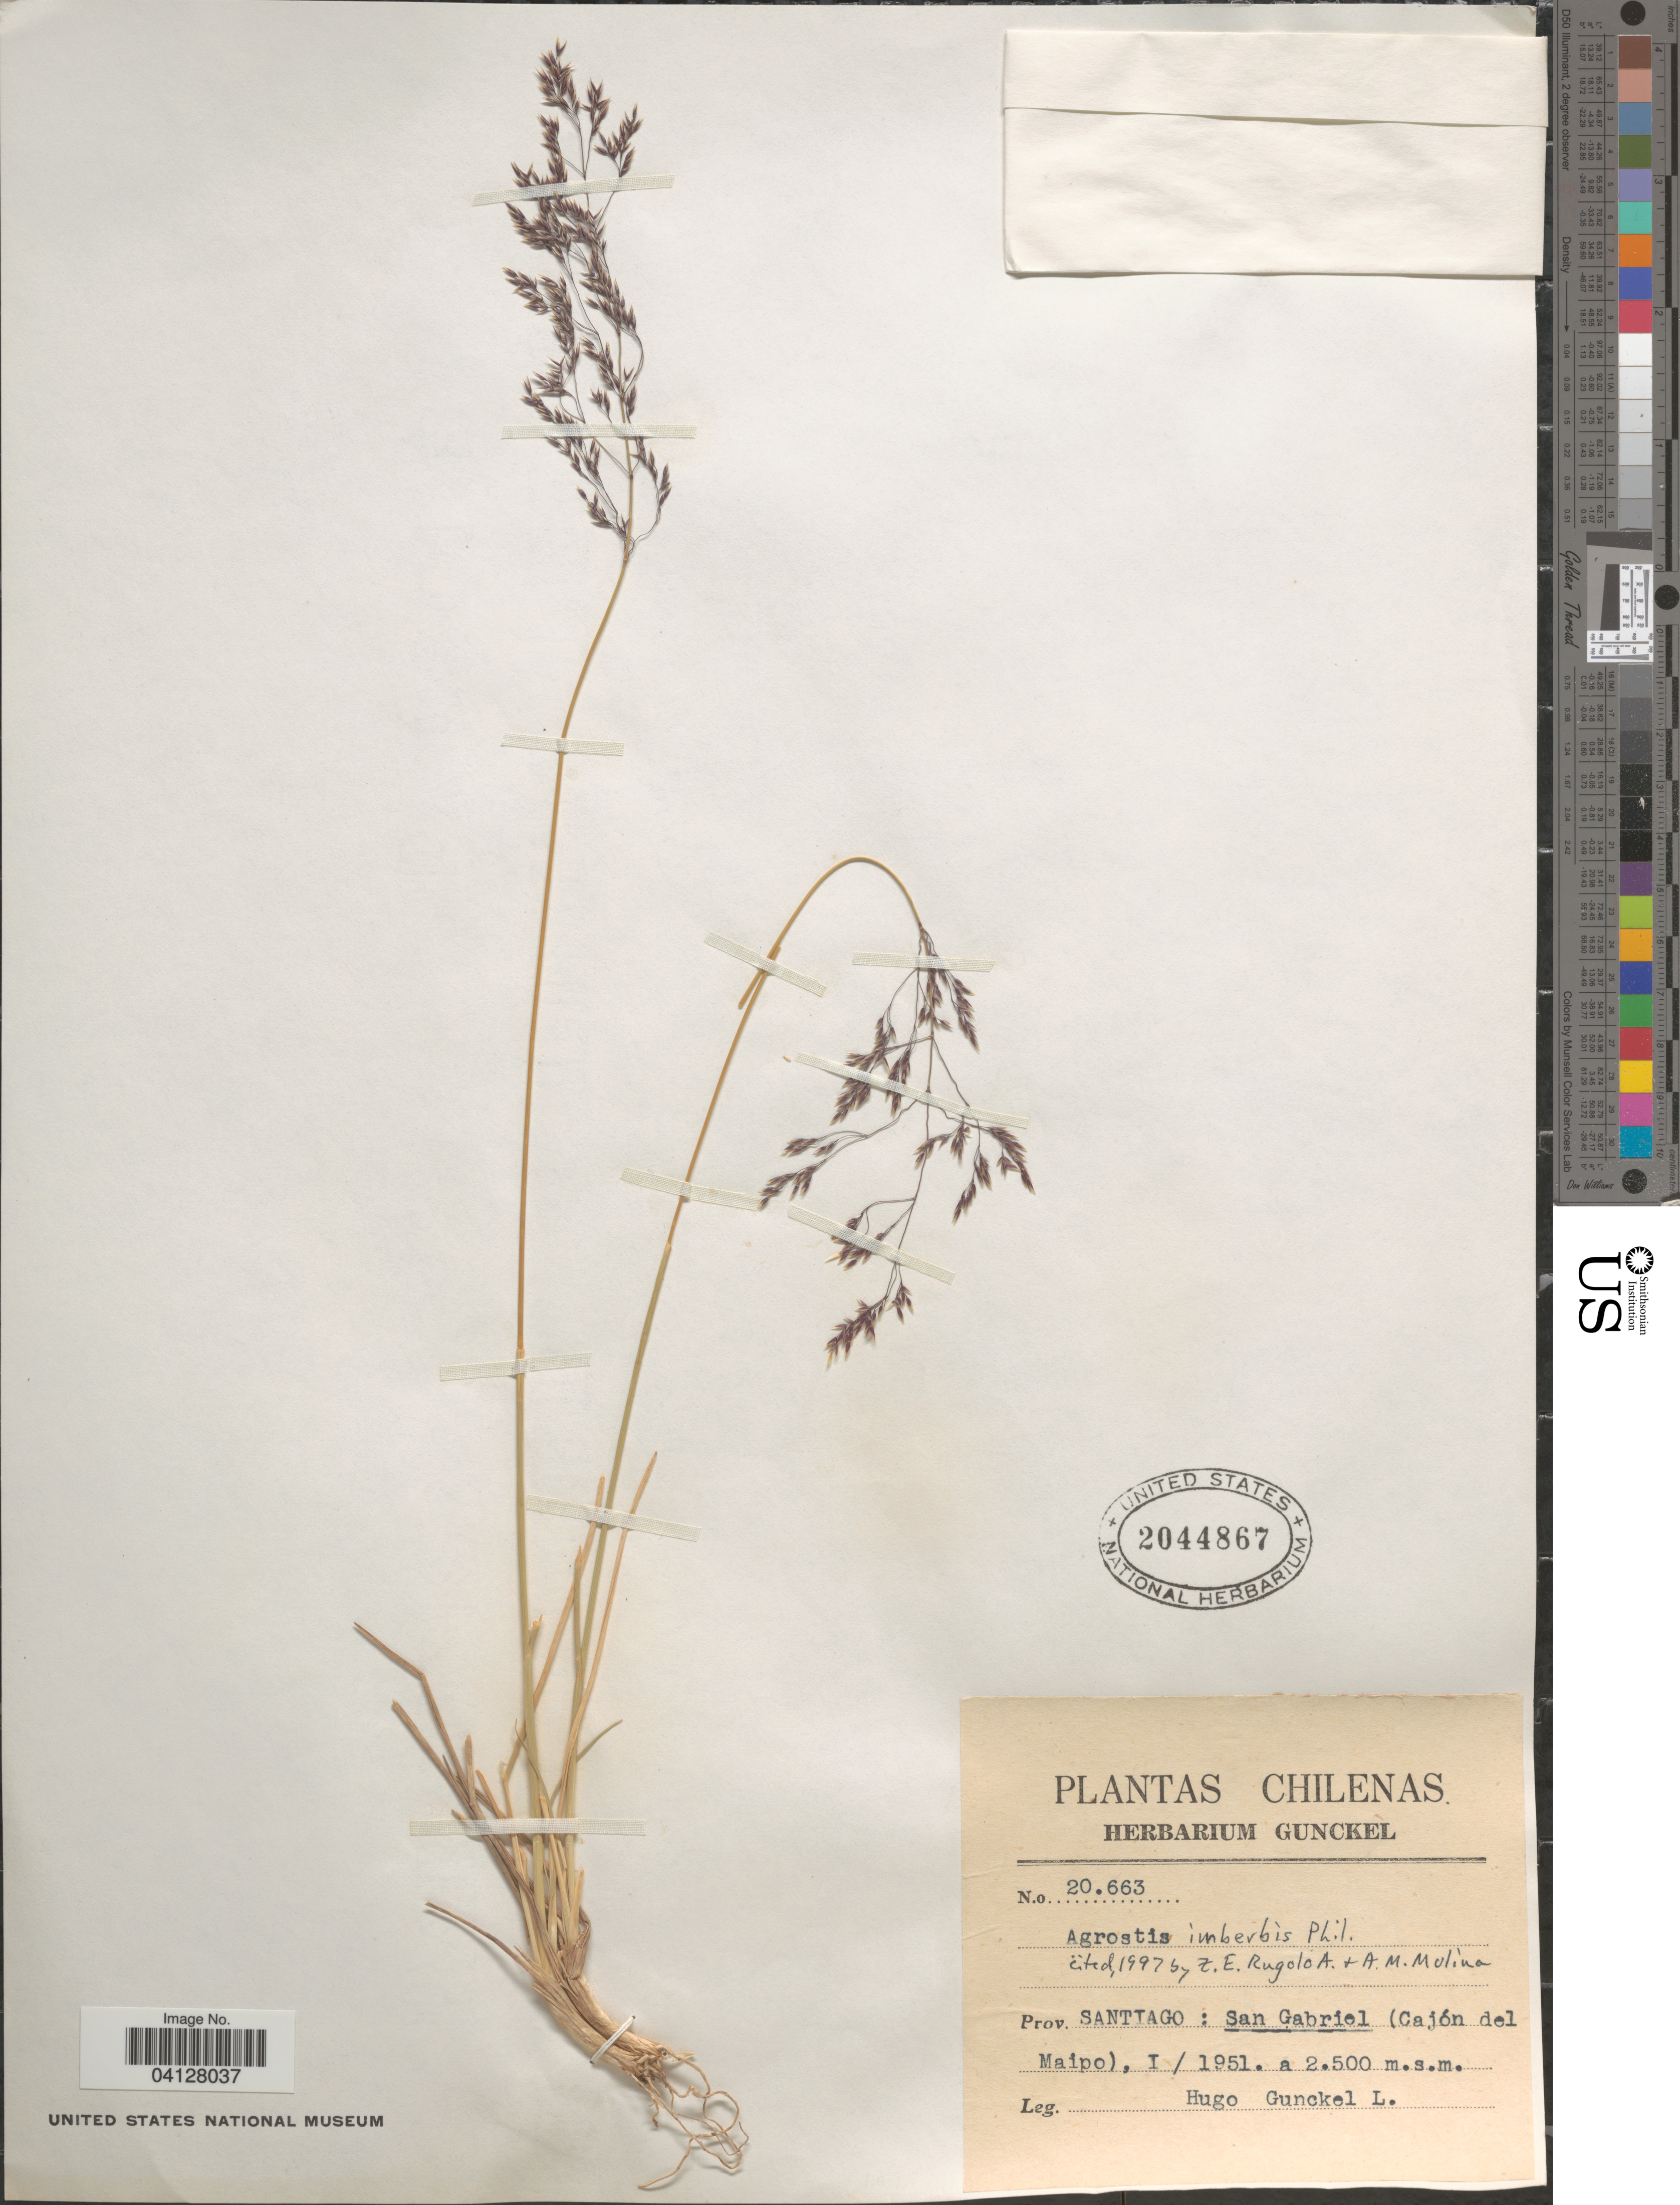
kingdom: Plantae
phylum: Tracheophyta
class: Liliopsida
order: Poales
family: Poaceae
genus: Agrostis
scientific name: Agrostis imberbis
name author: Phil.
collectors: H. Gunckel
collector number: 20663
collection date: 1951-01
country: Chile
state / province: Región Metropolitana (RM)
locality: Prov. Santiago : San Gabriel (Cajón del Maipo).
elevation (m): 2500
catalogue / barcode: US 2044867